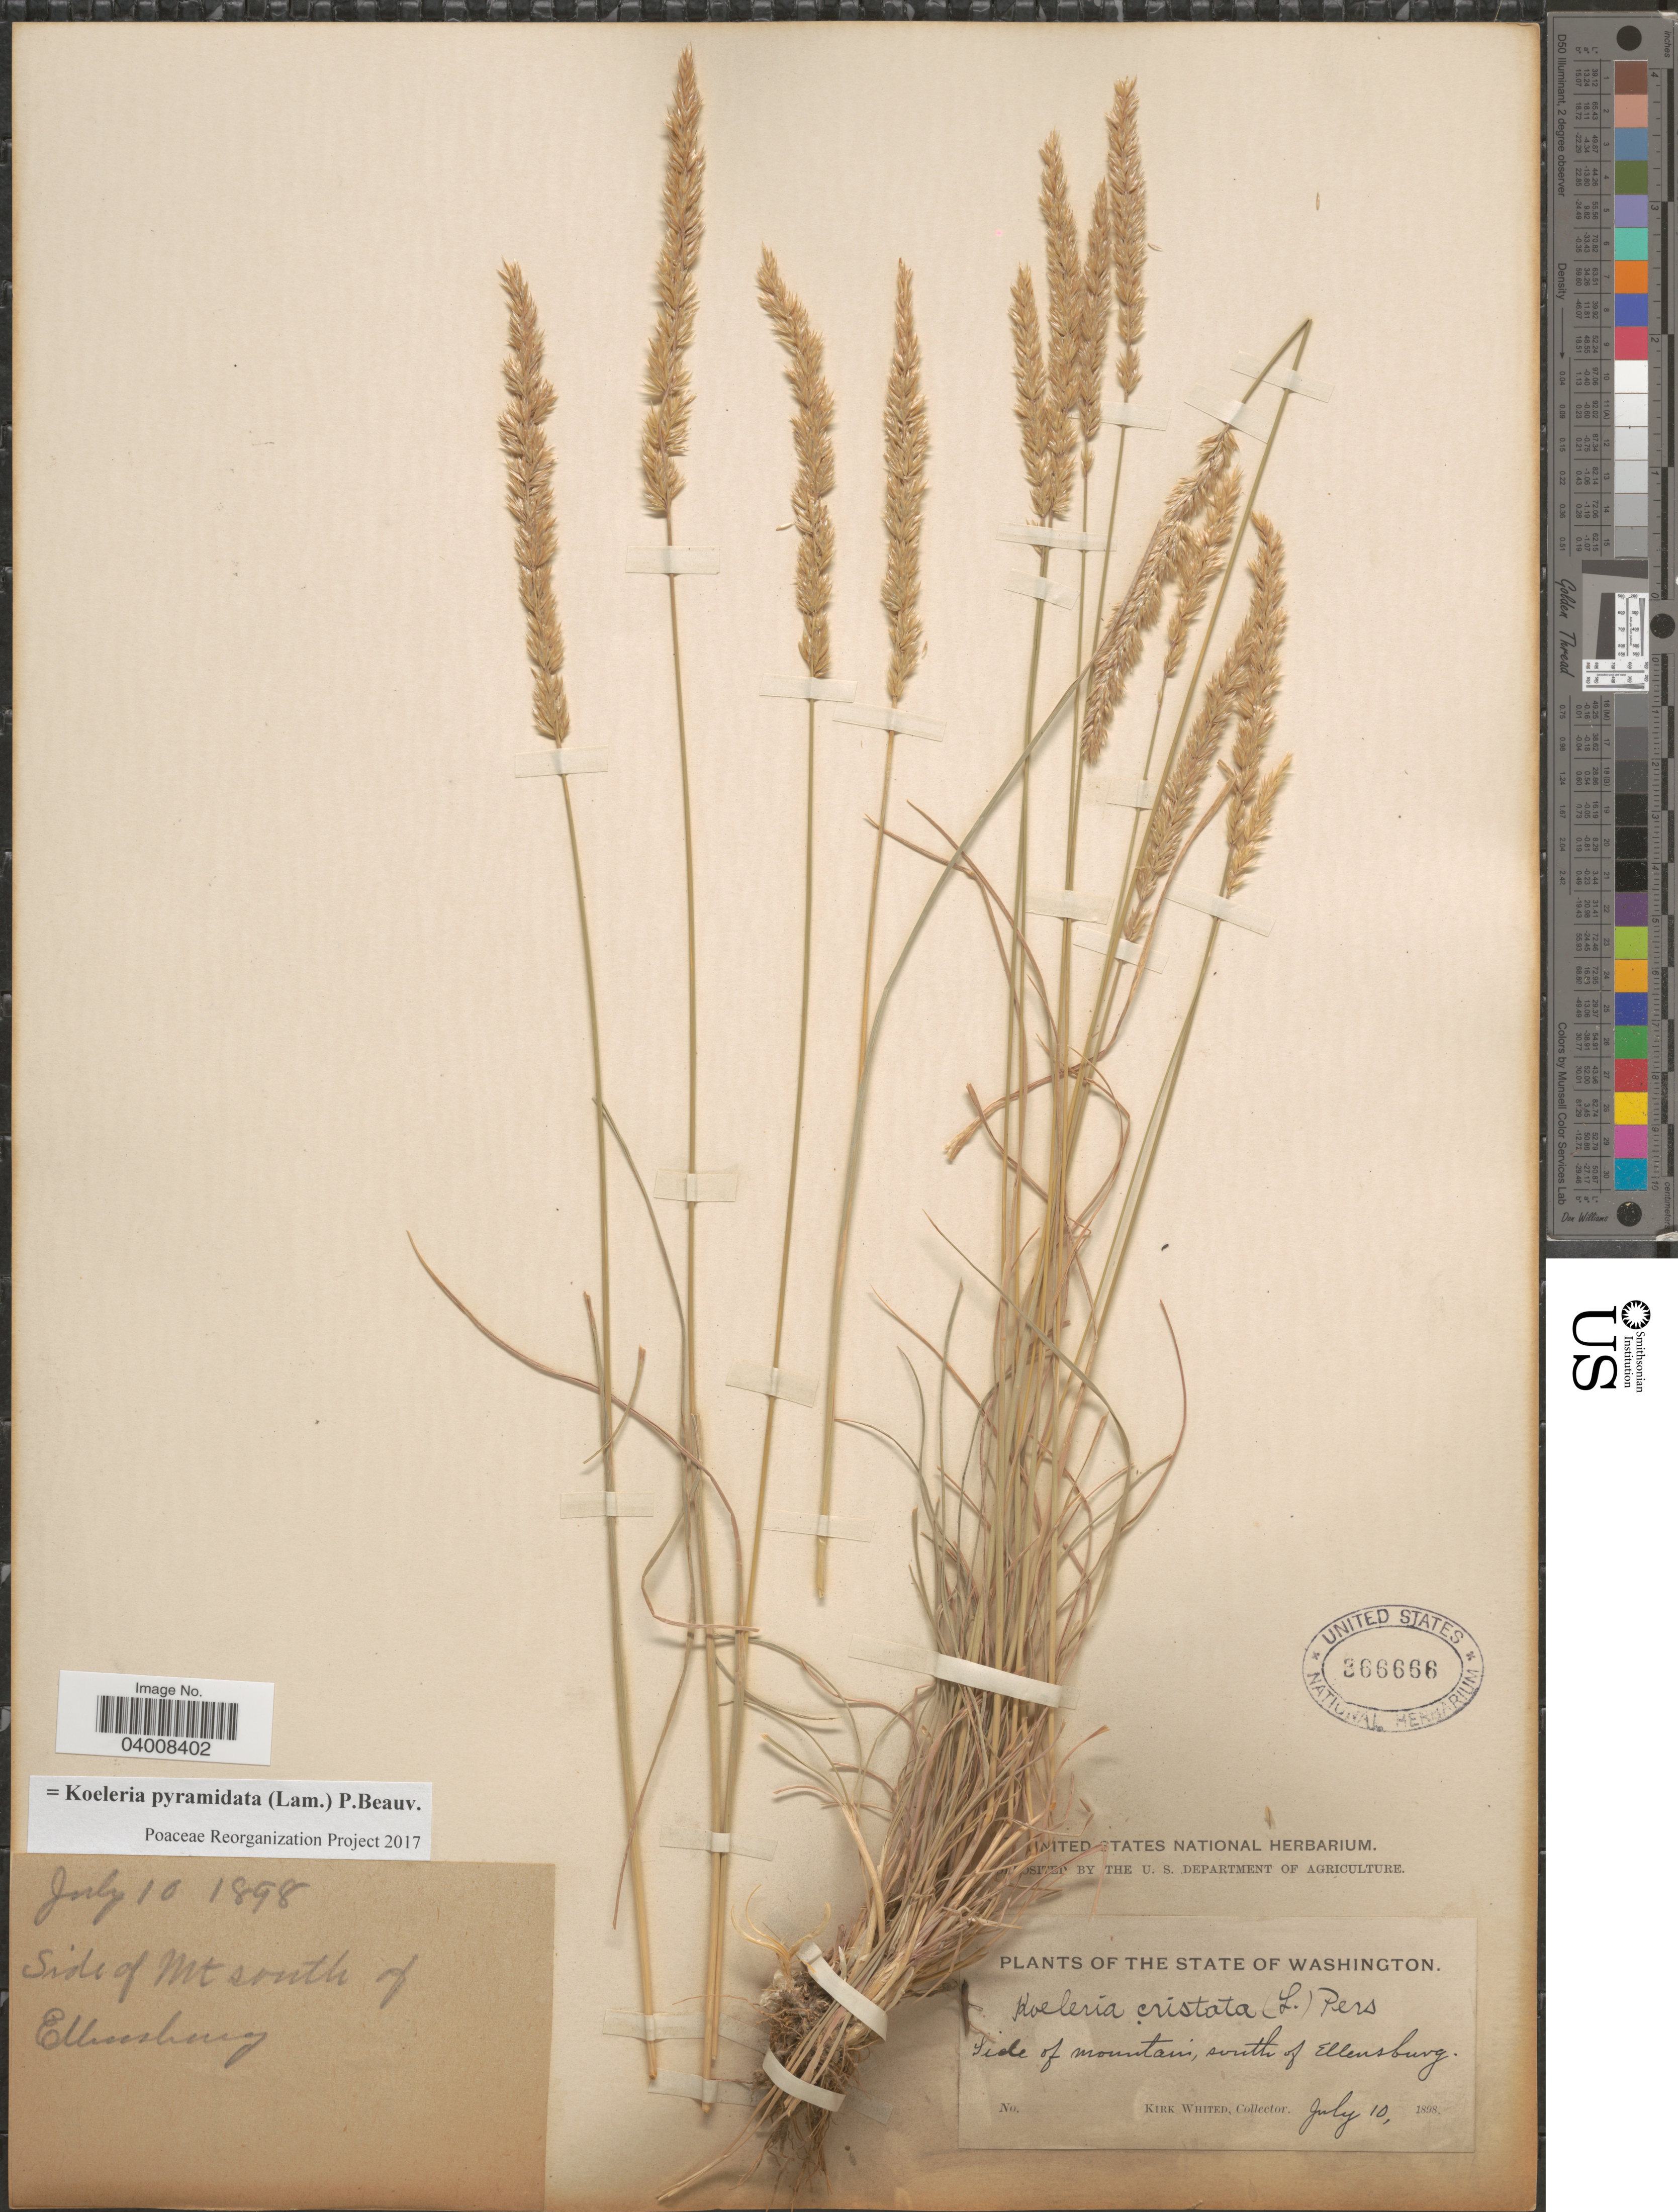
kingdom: Plantae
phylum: Tracheophyta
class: Liliopsida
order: Poales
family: Poaceae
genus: Koeleria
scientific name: Koeleria pyramidata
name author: (Lam.) P. Beauv.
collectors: K. Whited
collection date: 1898-07-10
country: United States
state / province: Washington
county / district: Kittitas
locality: Side of mountain, south of Ellensburg.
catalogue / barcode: US 366666